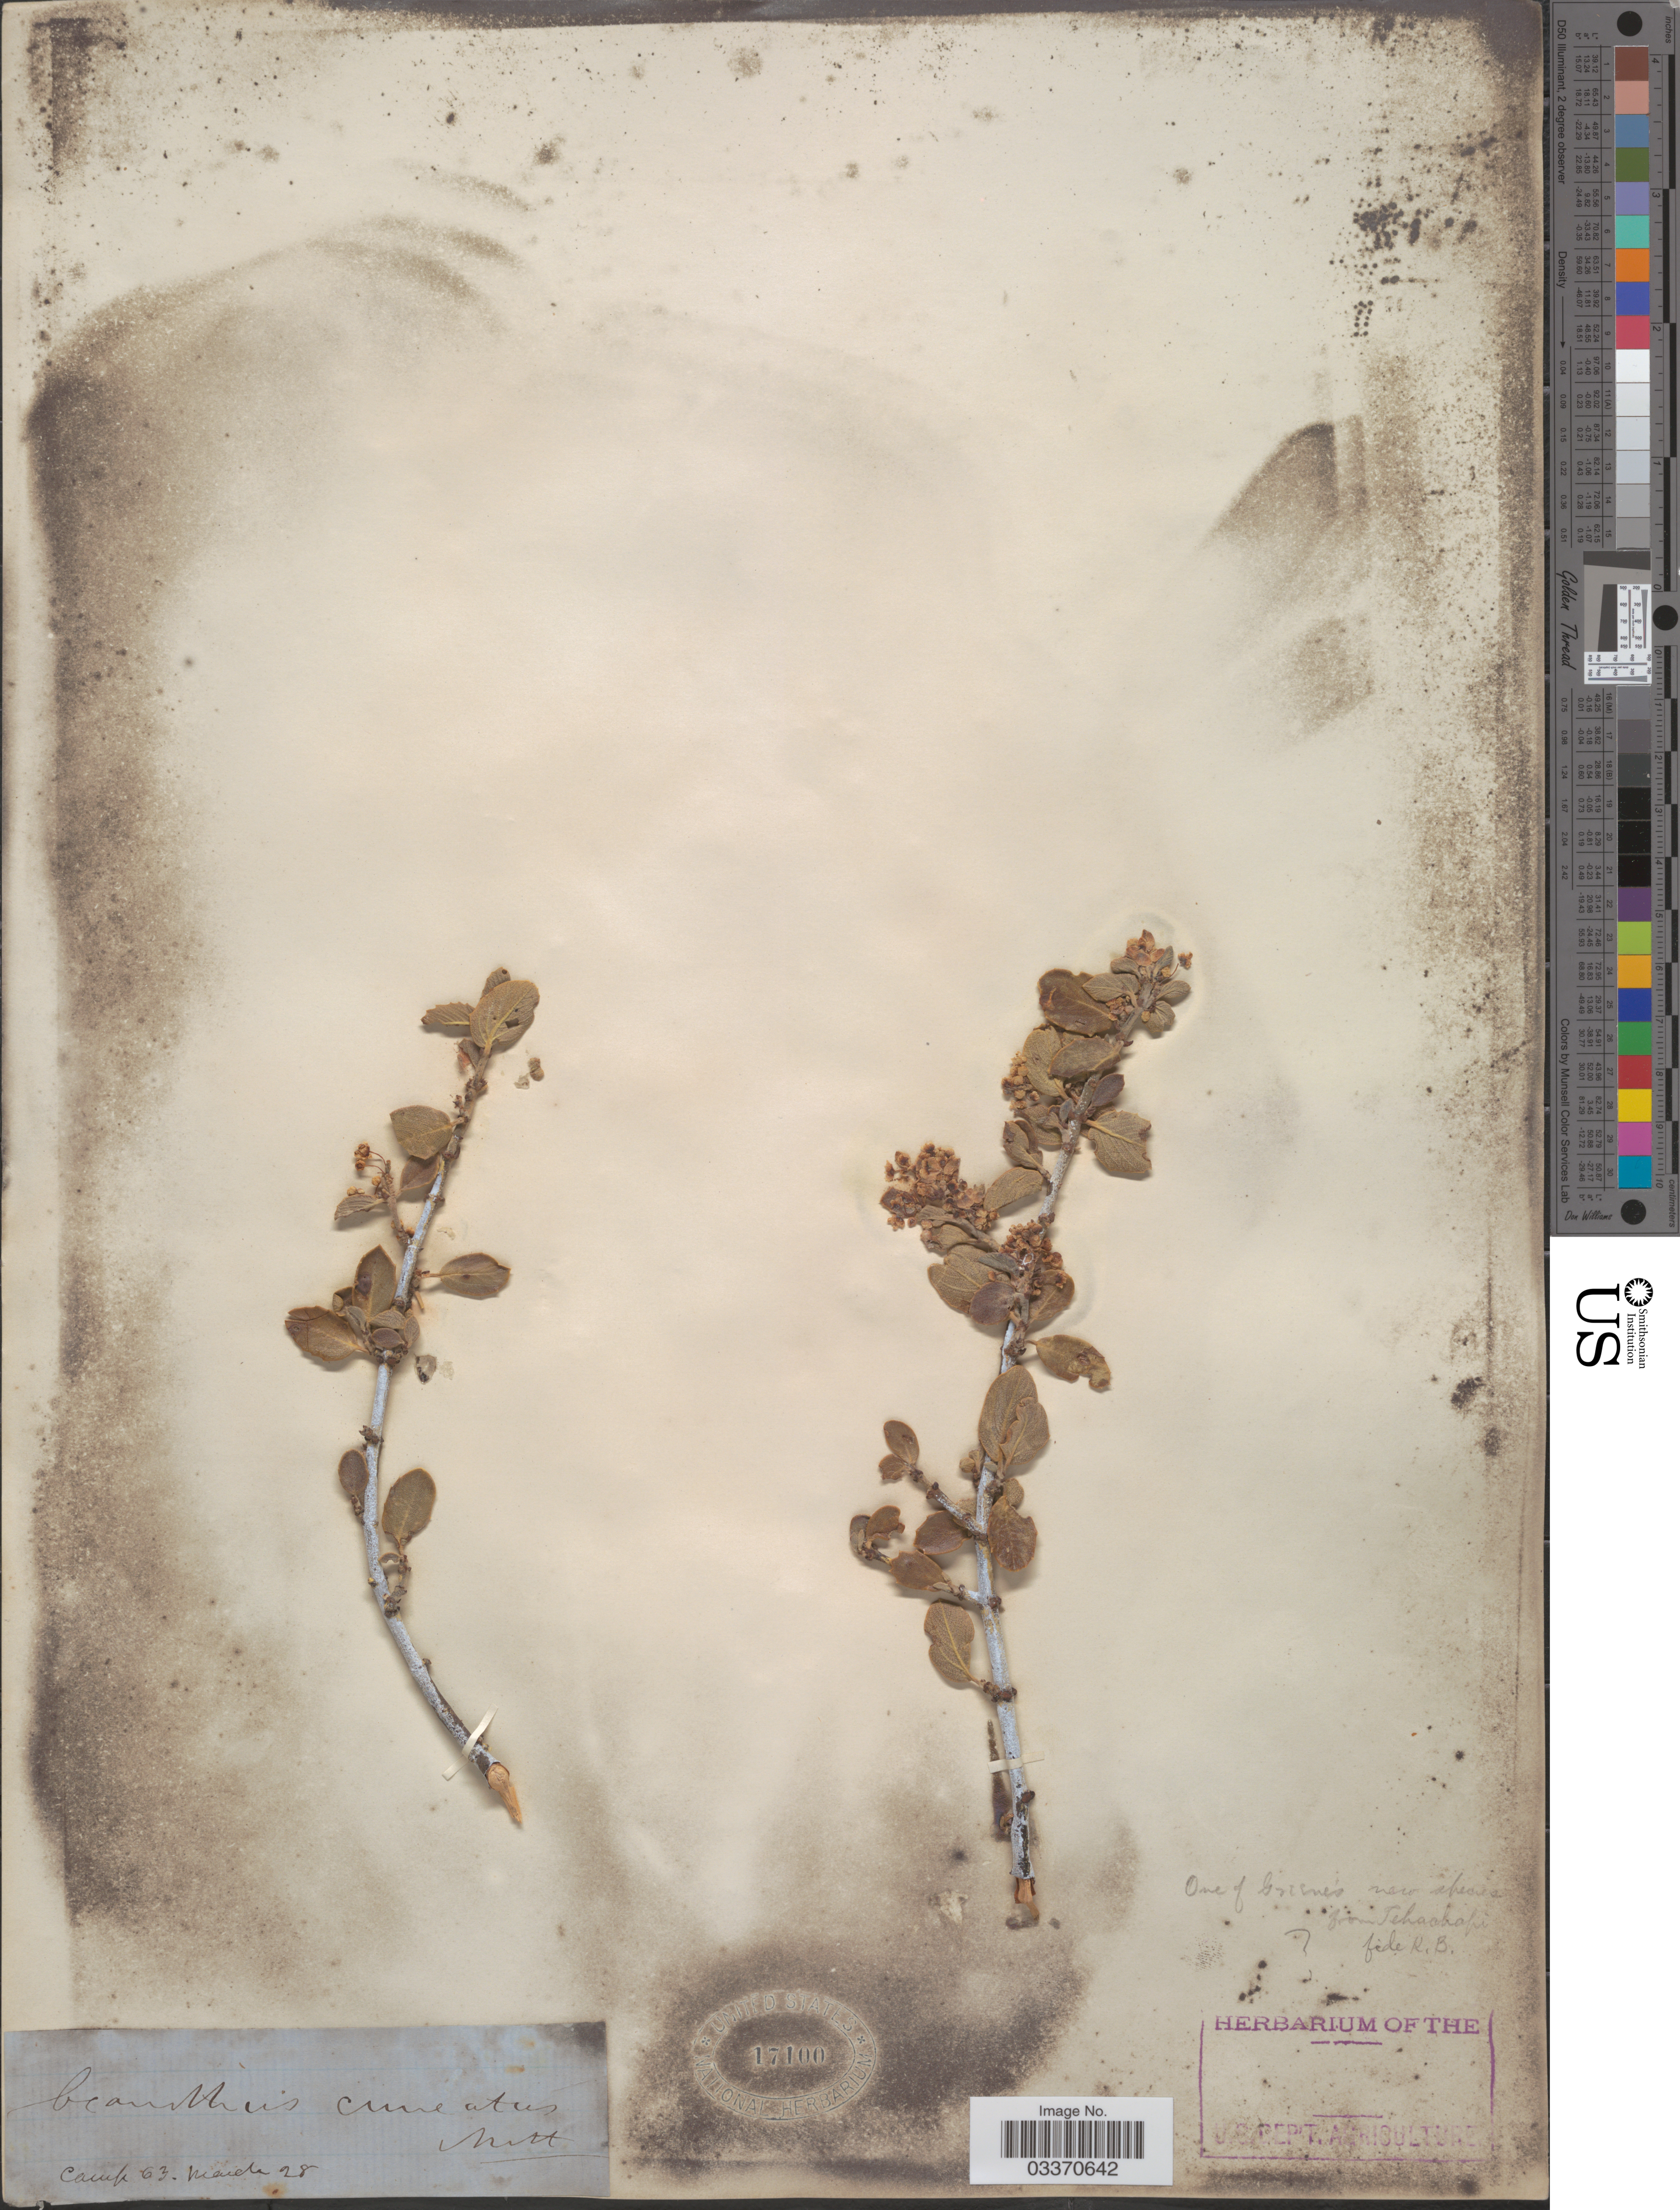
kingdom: Plantae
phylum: Tracheophyta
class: Magnoliopsida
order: Rosales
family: Rhamnaceae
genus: Ceanothus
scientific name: Ceanothus vestitus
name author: Greene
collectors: ex herb. U. S. Department of Agriculture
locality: Camp 63.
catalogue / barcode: US 17100